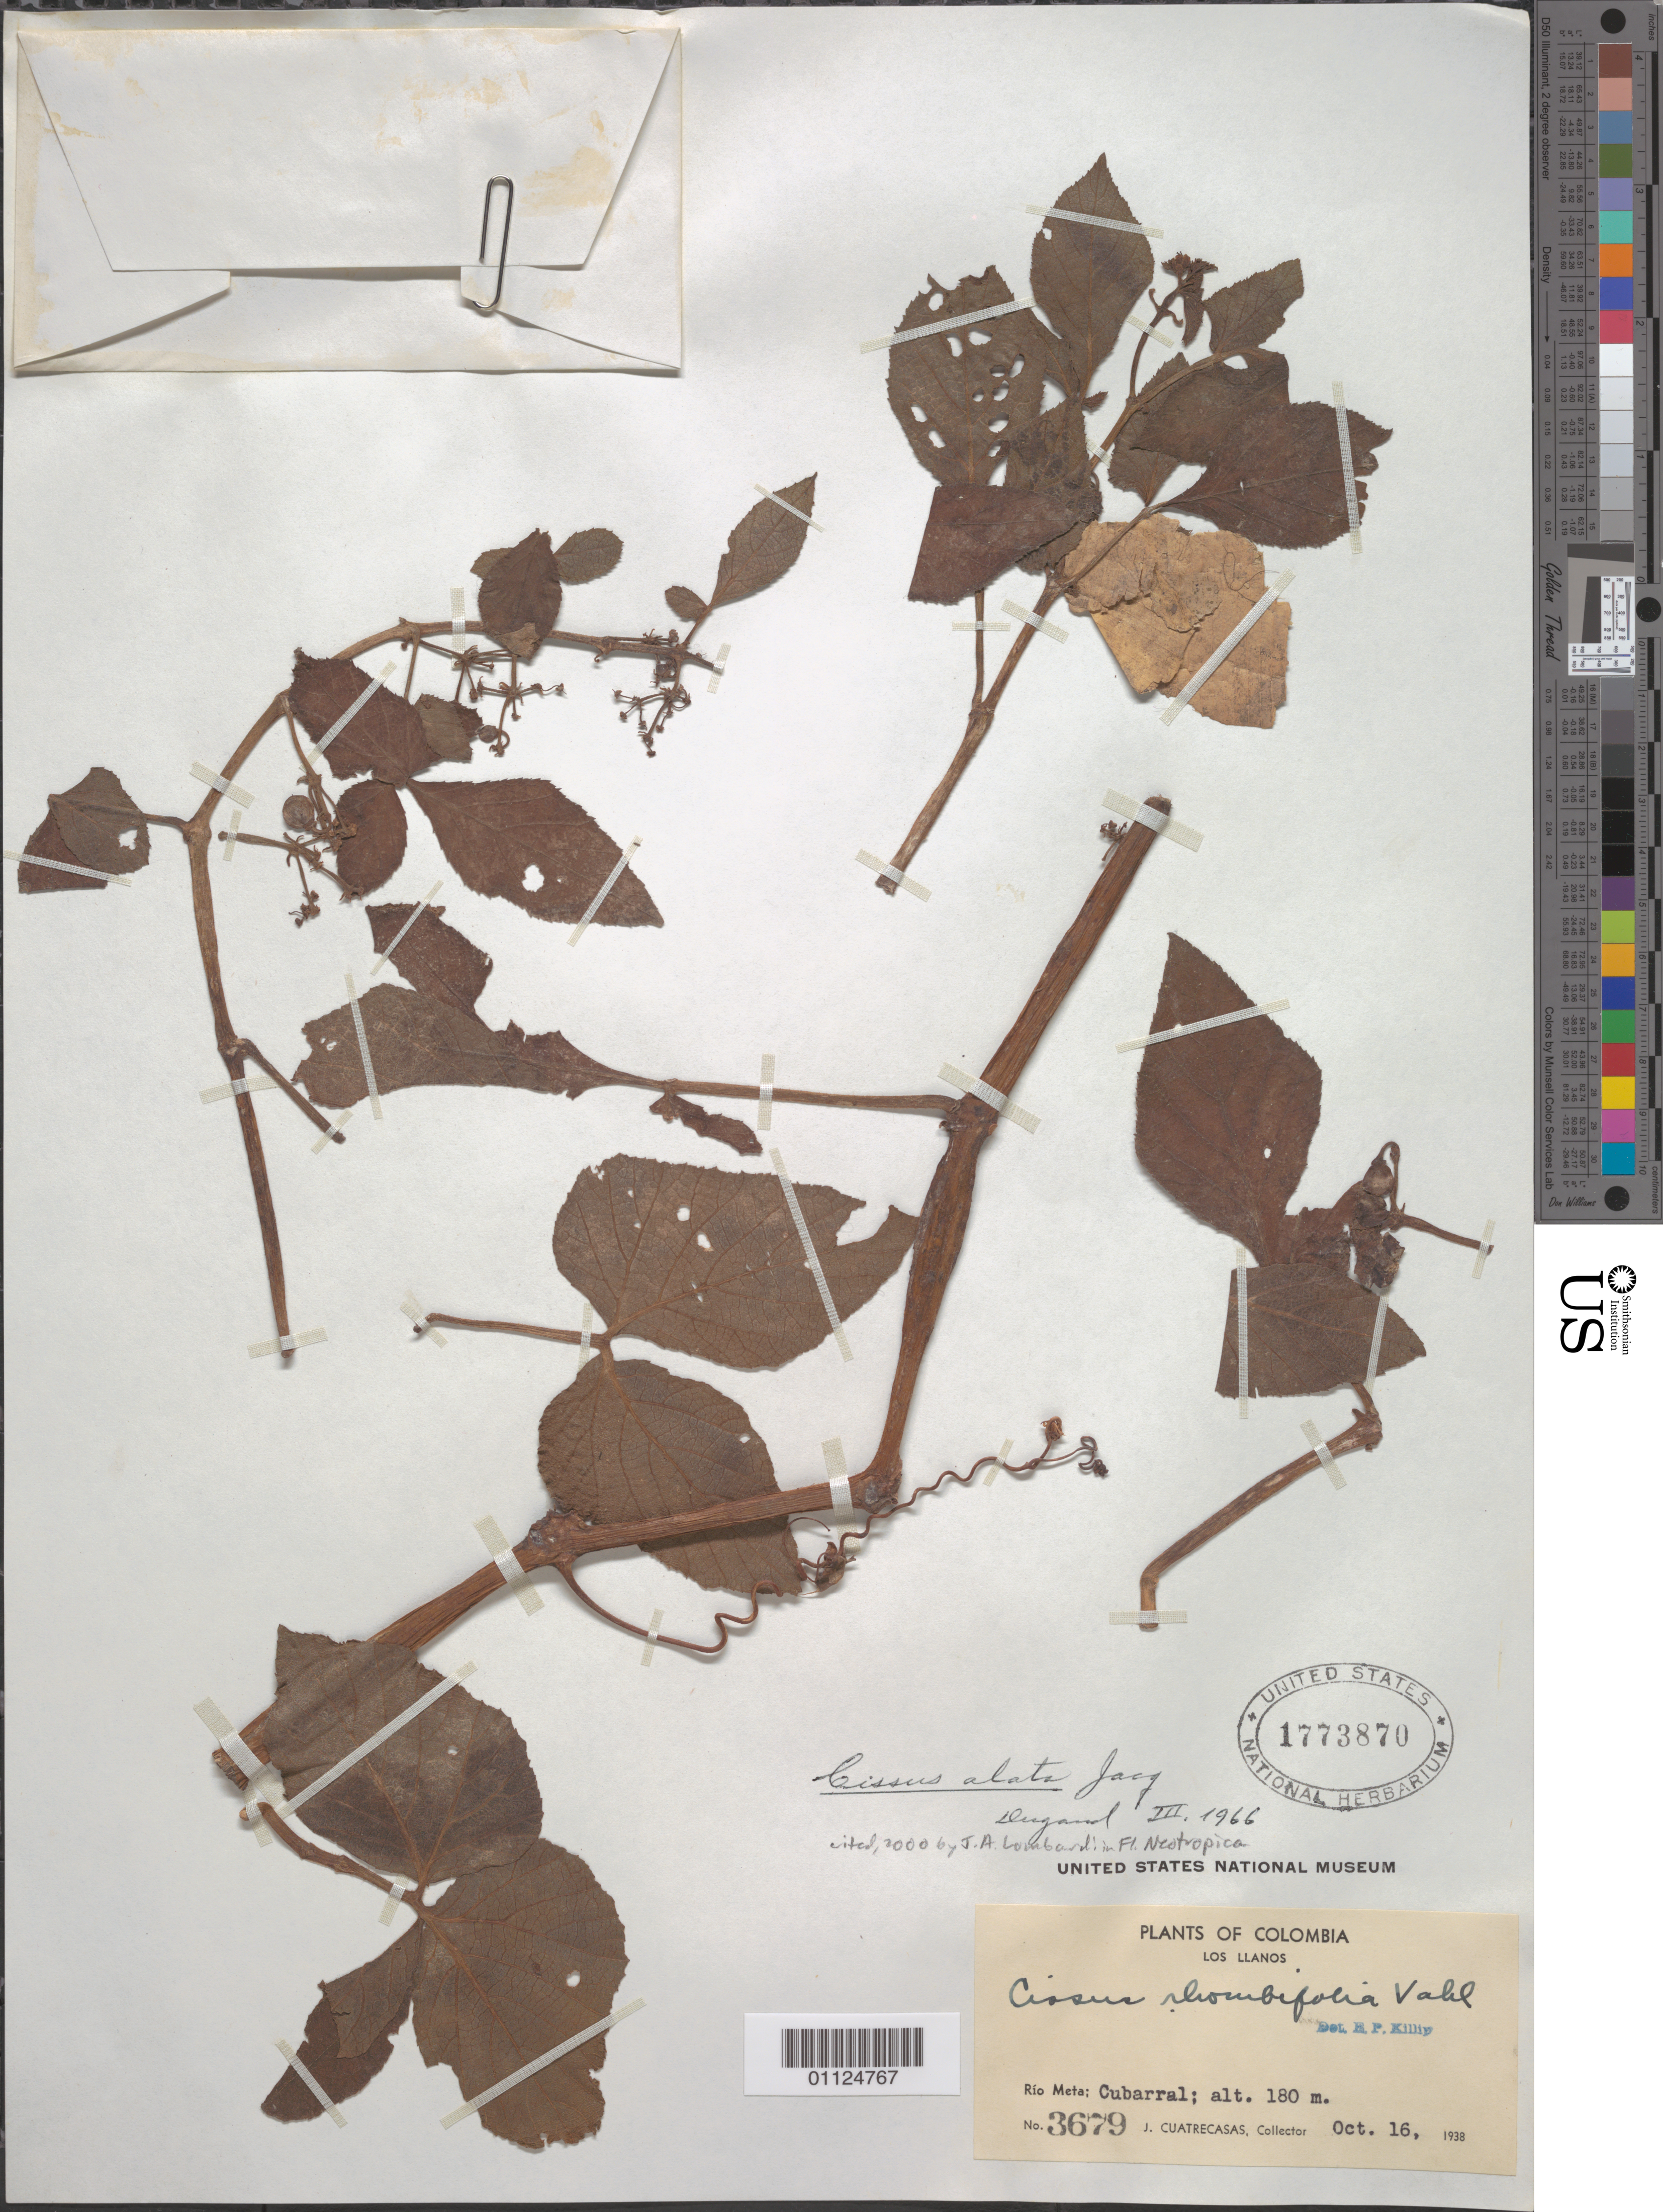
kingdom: Plantae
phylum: Tracheophyta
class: Magnoliopsida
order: Vitales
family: Vitaceae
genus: Cissus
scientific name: Cissus alata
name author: Jacq.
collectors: J. Cuatrecasas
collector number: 3679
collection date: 1938-10-16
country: Colombia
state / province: Los Llanos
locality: Rio Meta; Cubarral.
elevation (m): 180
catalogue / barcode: US 1773870